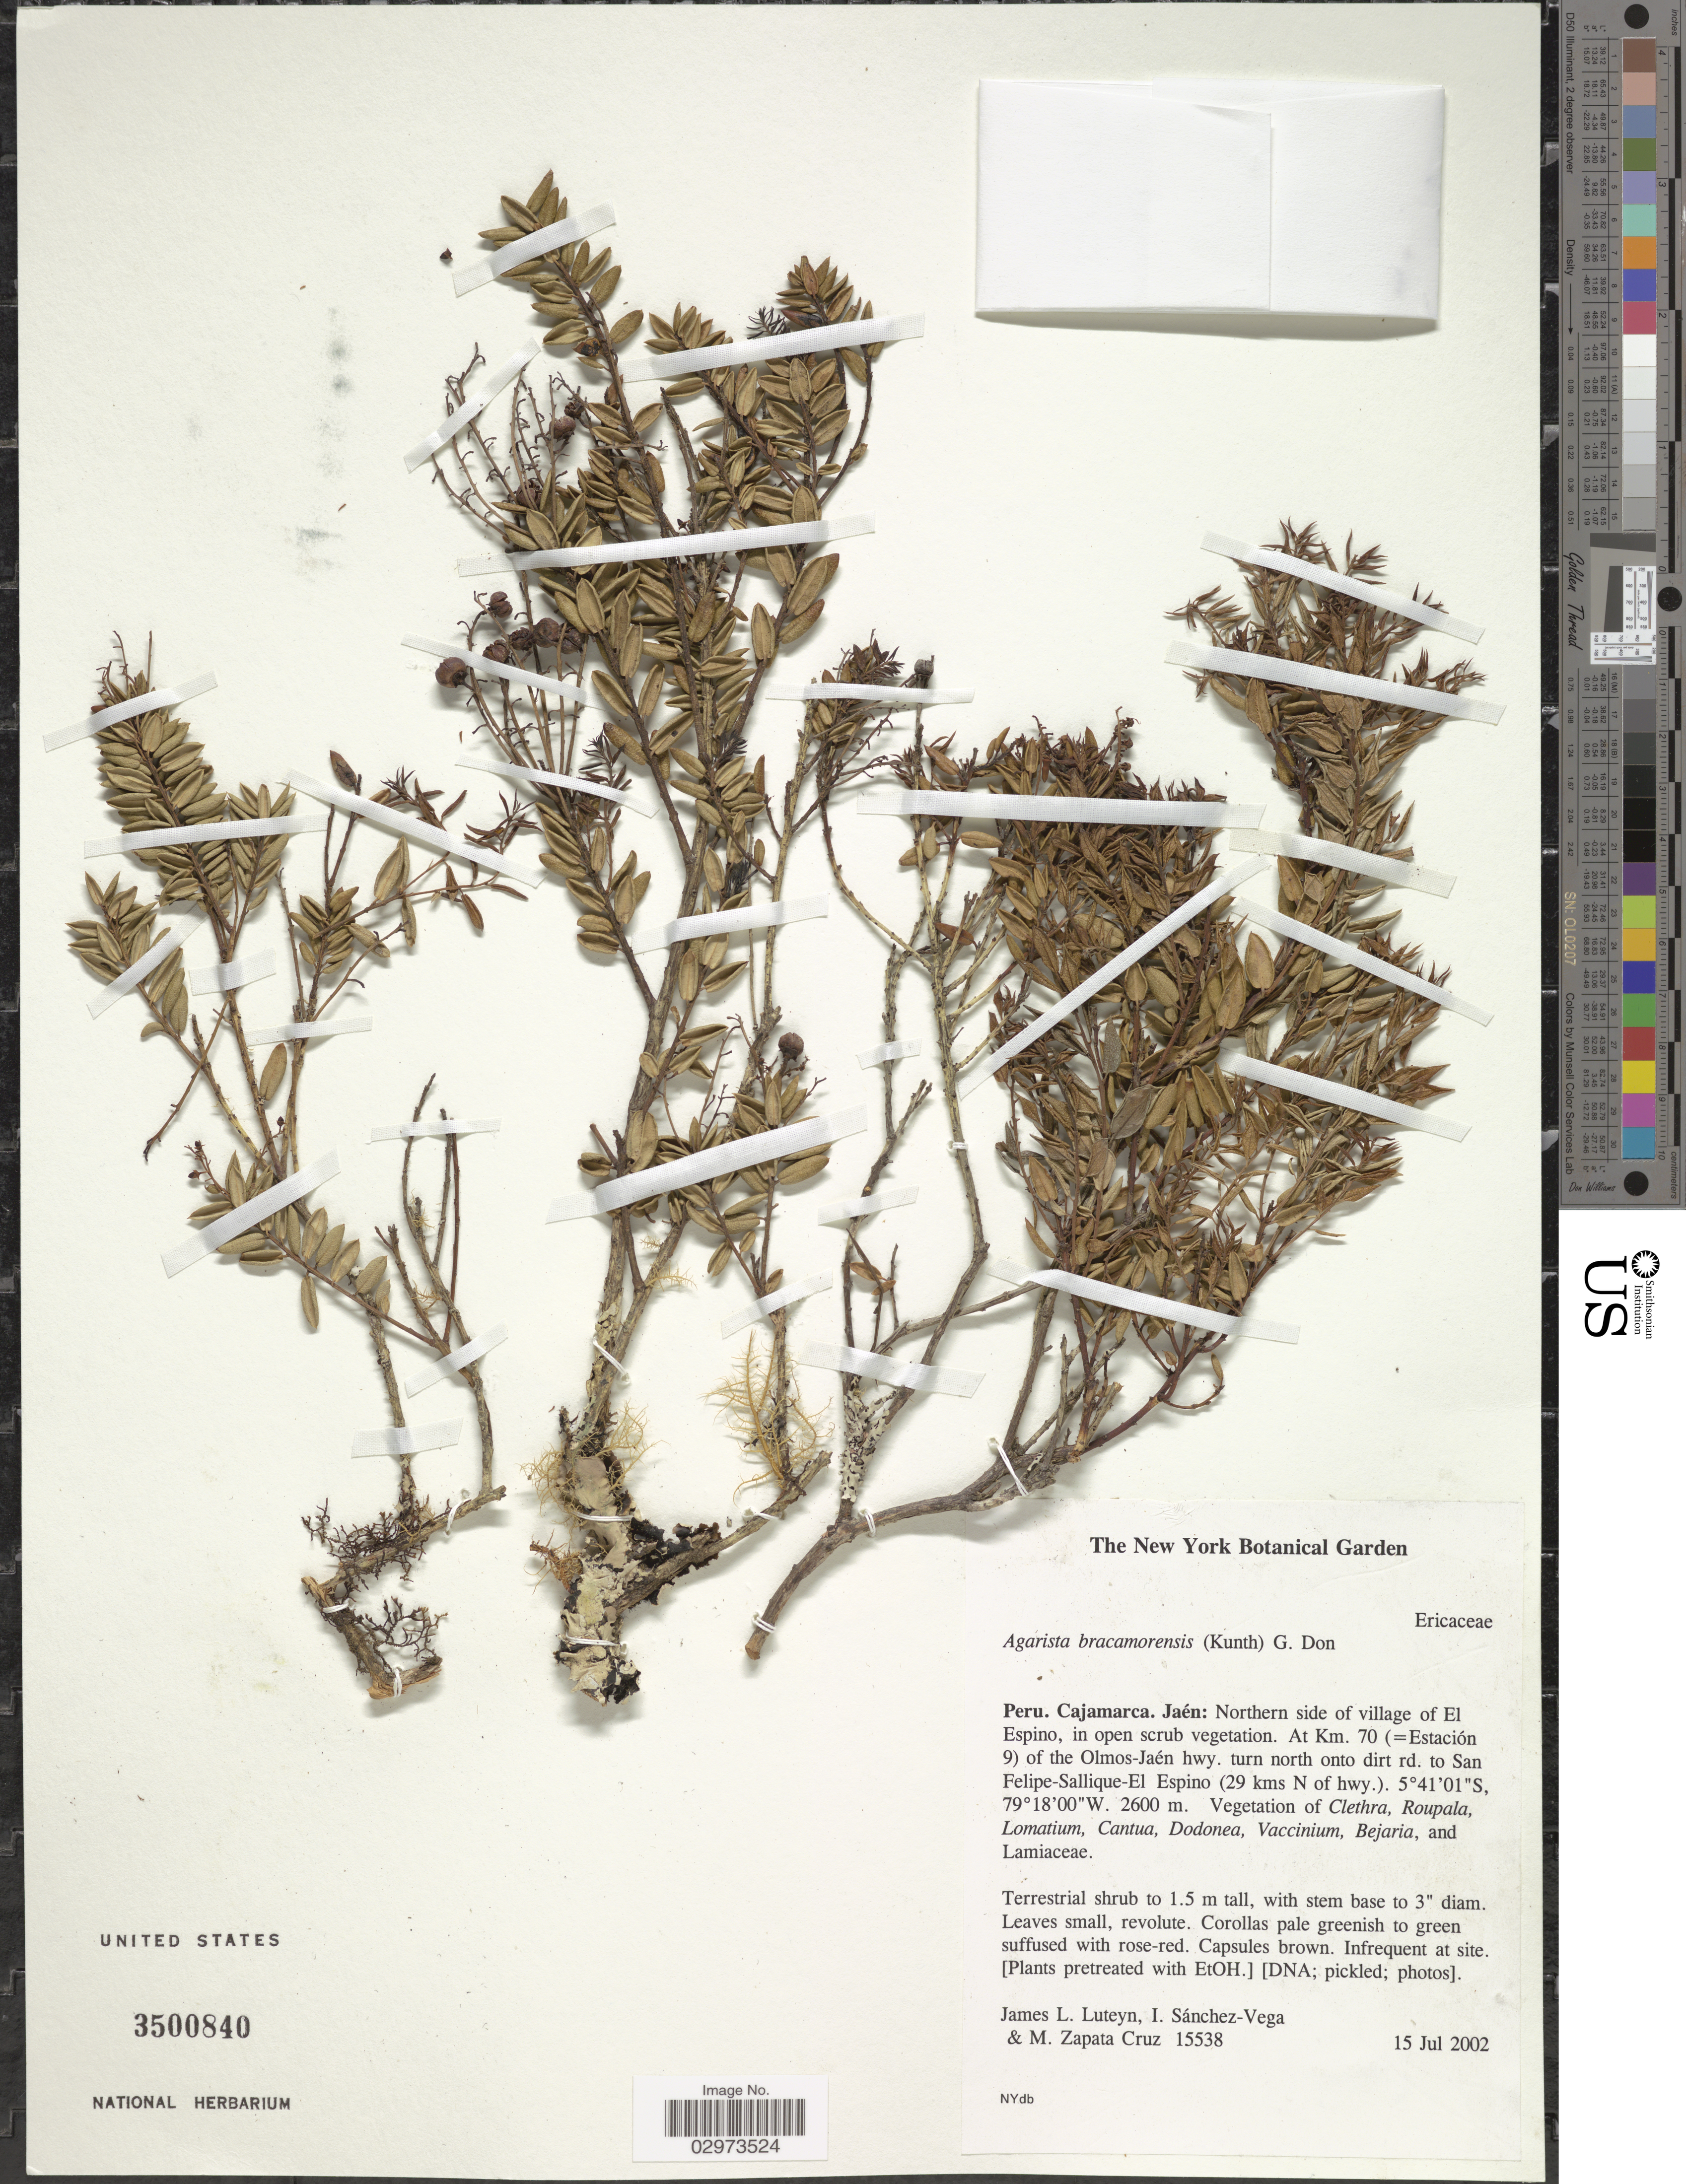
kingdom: Plantae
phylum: Tracheophyta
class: Magnoliopsida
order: Ericales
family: Ericaceae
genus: Leucothoe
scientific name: Leucothoë bracamorensis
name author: (Kunth) Dunal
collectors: J. L. Luteyn, I. Sánchez-Vega & M. Zapata Cruz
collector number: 15538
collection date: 2002-07-15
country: Peru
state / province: Cajamarca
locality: Jaén: Northern side of village of El Espino. At Km. 70 (=Estación 9) of the Olmos-Jaén hwy. turn north onto dirt rd. to San Felipe-Sallique-El Espino (29 kms N of hwy).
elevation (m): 2600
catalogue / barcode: US 3500840